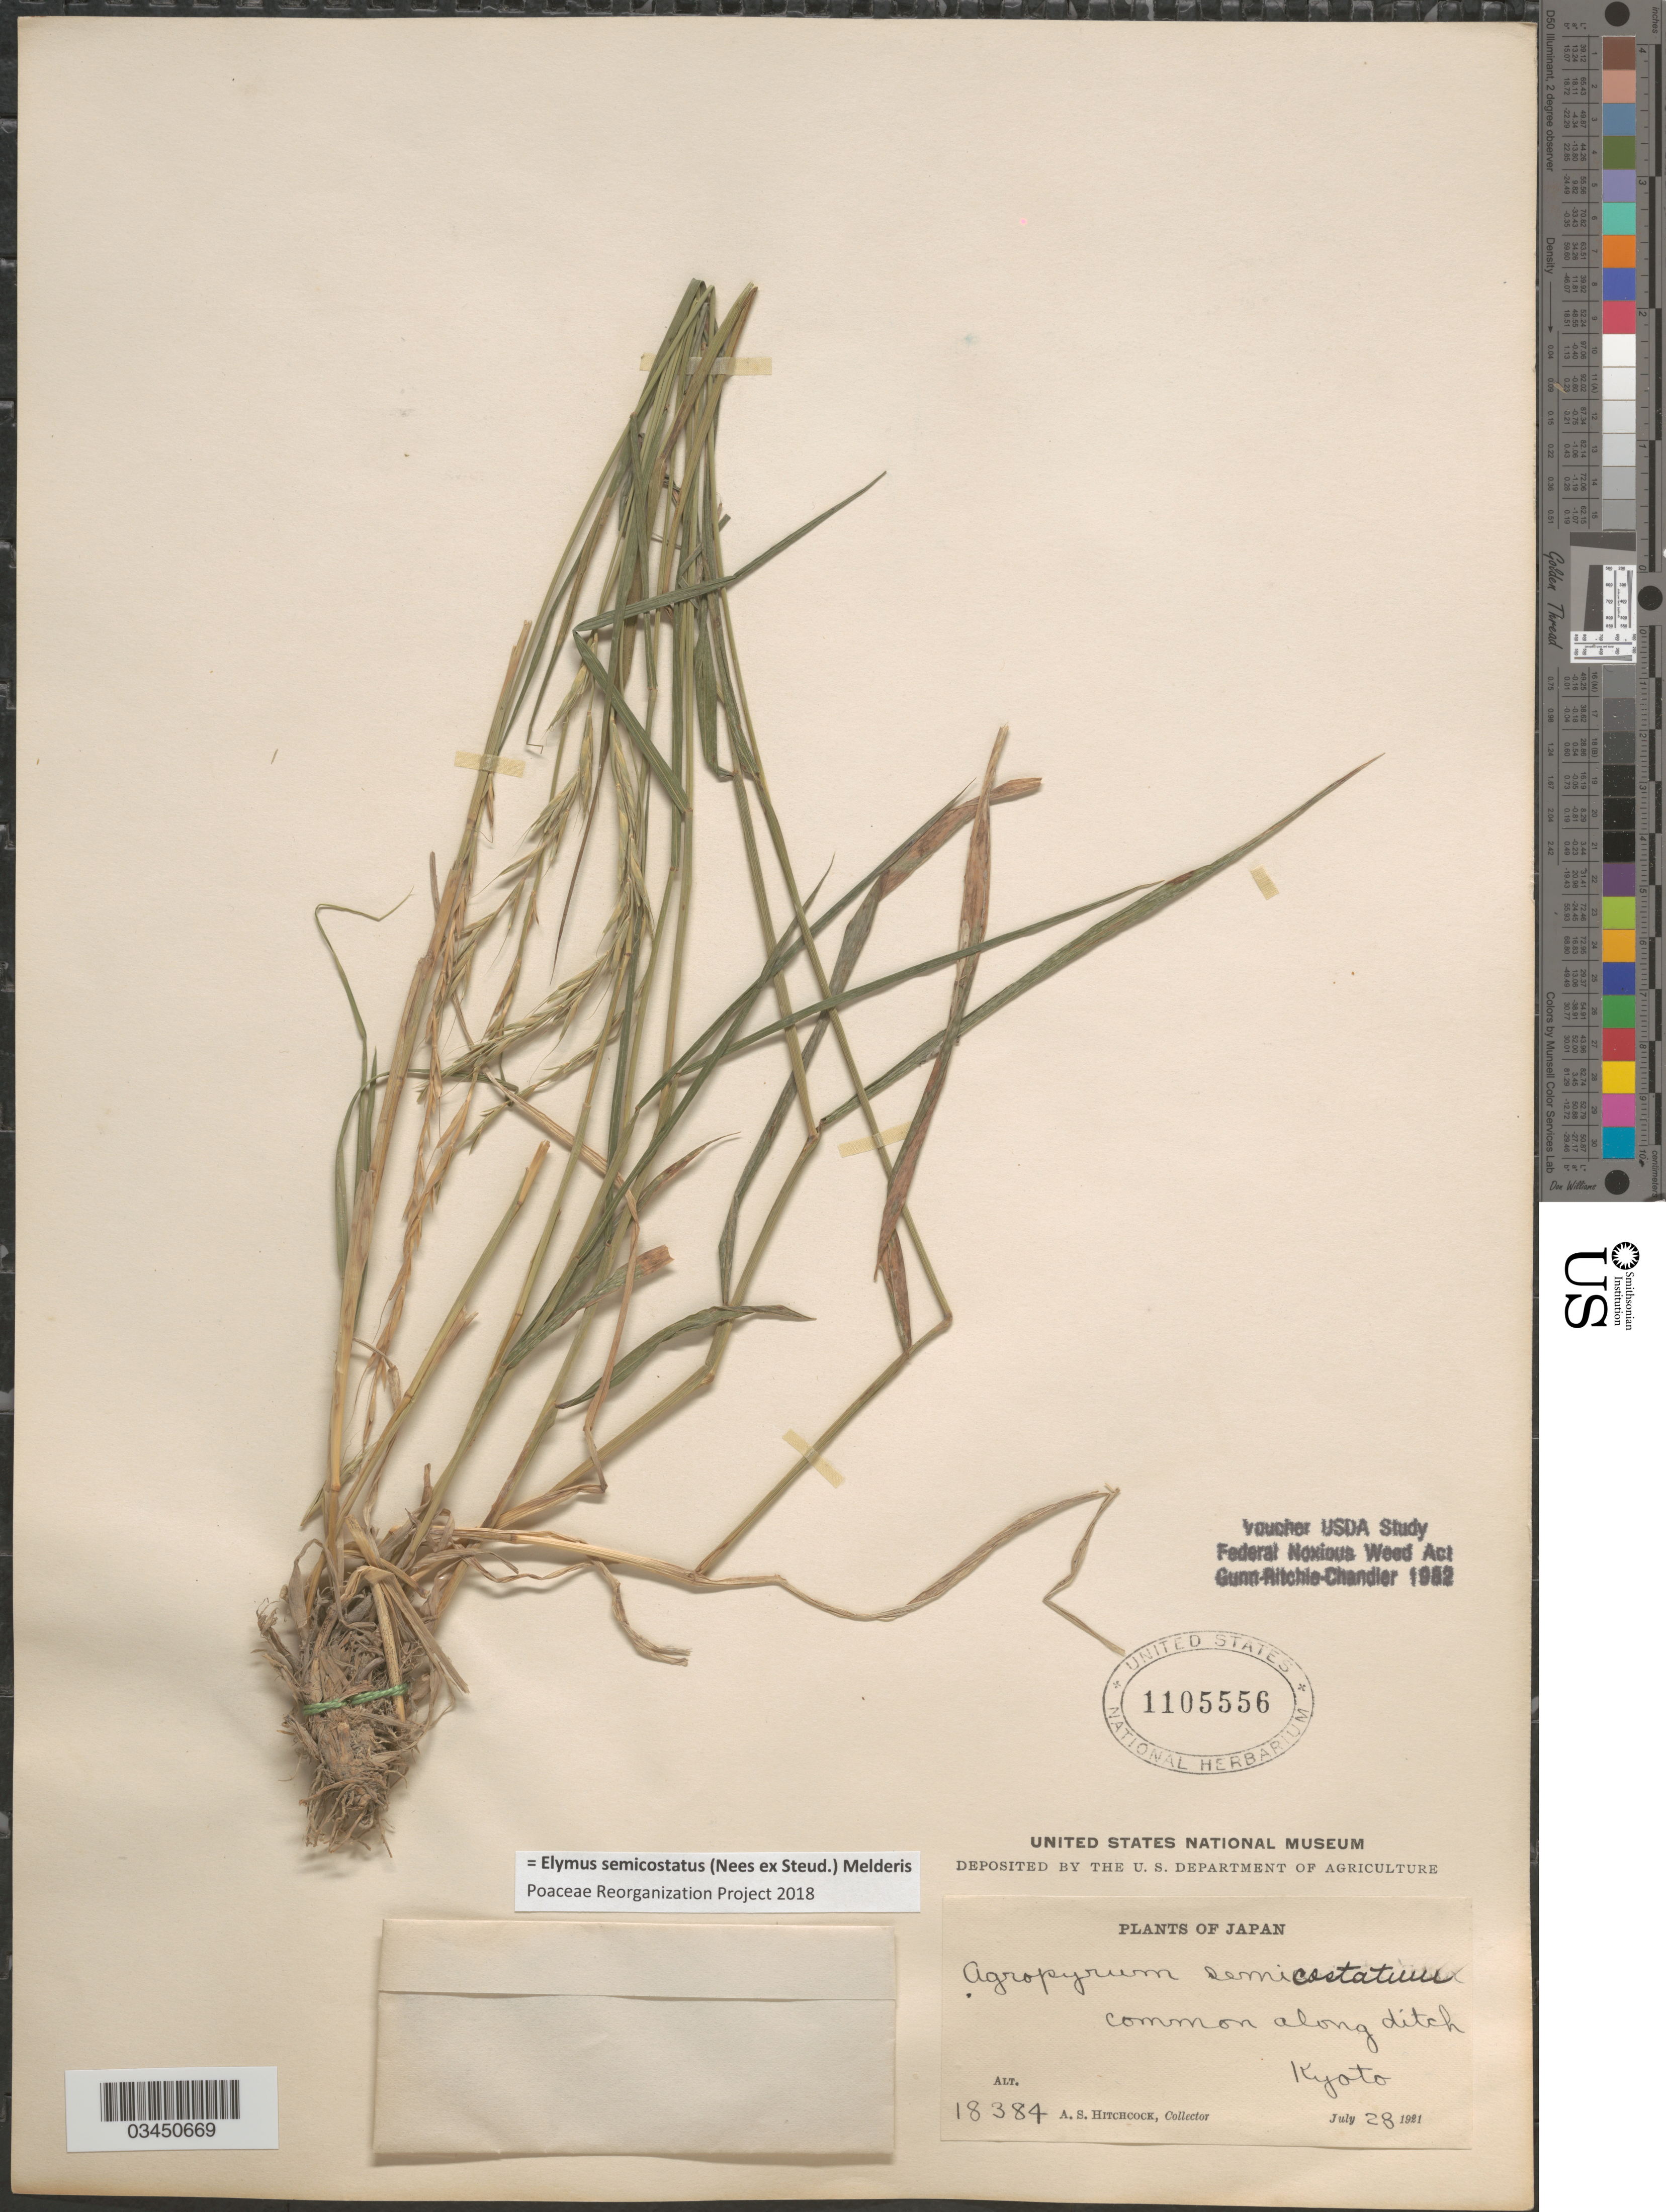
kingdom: Plantae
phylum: Tracheophyta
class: Liliopsida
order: Poales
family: Poaceae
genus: Elymus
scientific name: Elymus semicostatus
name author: (Nees ex Steud.) Melderis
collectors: A. S. Hitchcock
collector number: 18384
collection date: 1921-07-28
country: Japan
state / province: Kyoto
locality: Common along ditch. Kyoto.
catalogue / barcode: US 1105556